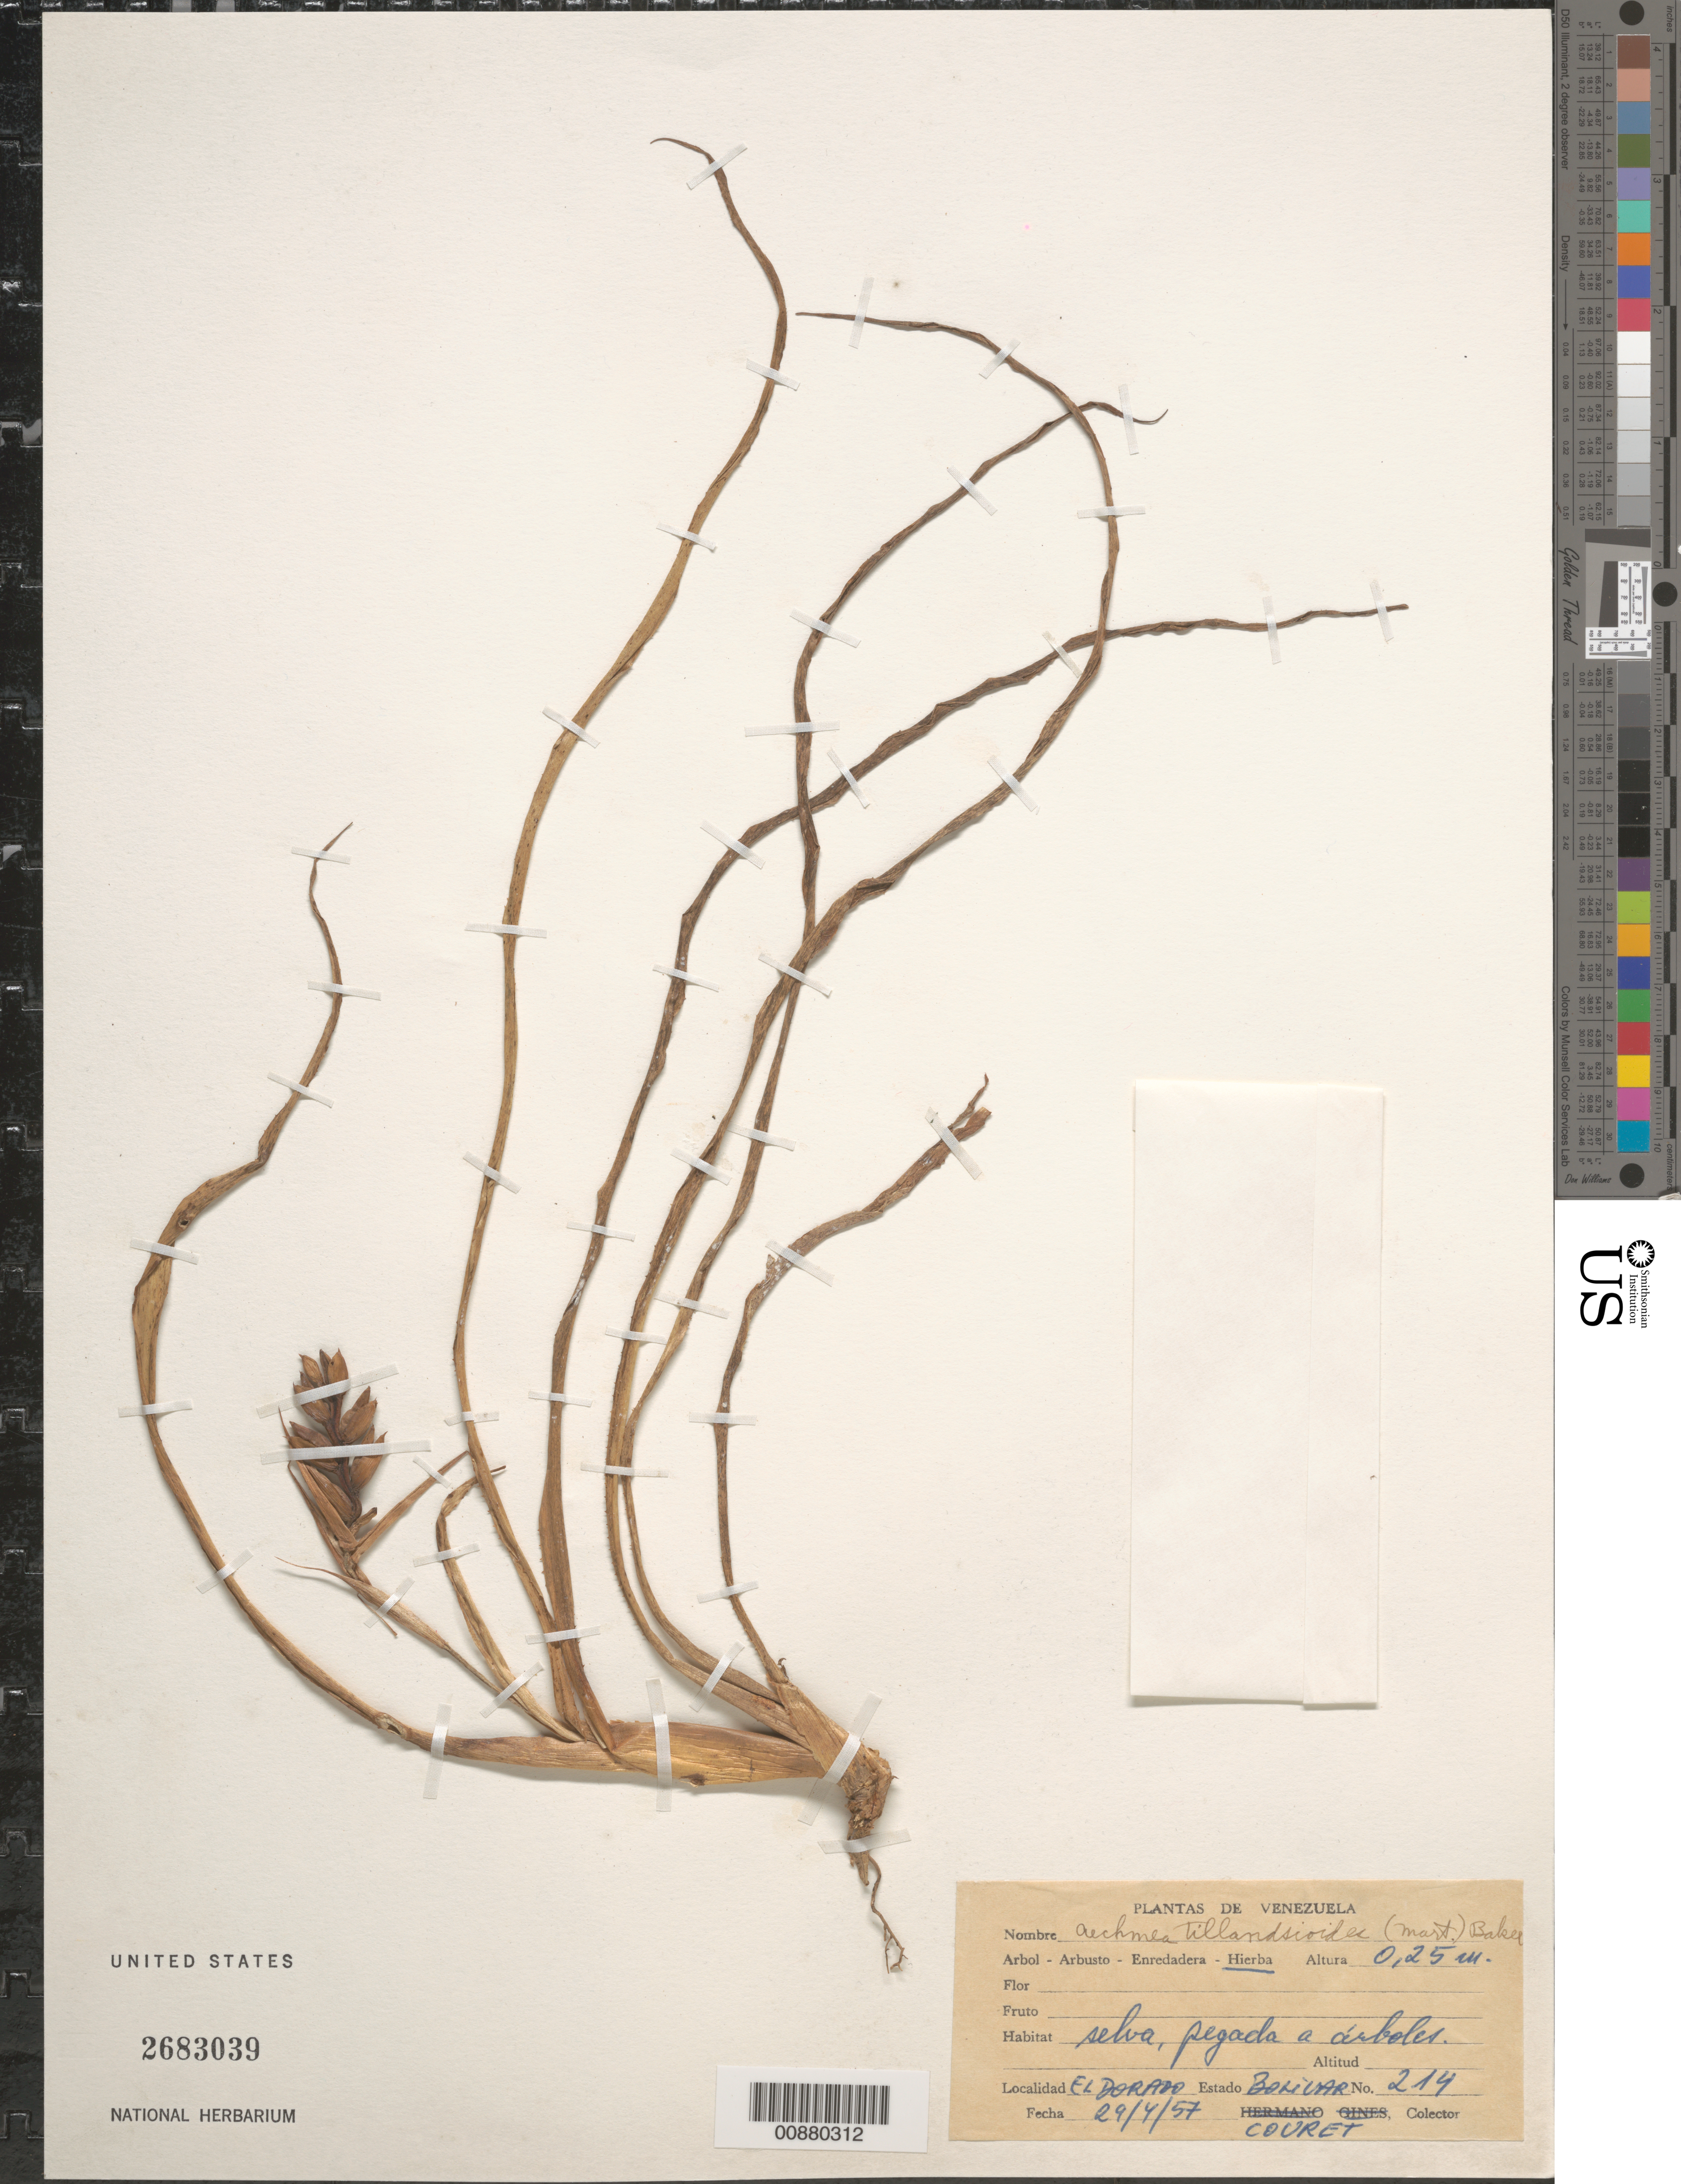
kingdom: Plantae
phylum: Tracheophyta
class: Liliopsida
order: Poales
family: Bromeliaceae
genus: Aechmea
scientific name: Aechmea tillandsioides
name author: (Mart. ex Schult. & Schult. f.) Baker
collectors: -. Couret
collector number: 214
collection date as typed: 29-Apr-57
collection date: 1957-04-29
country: Venezuela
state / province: Bolívar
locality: El Dorado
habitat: Selva, pegada a arboles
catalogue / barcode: US 2683039